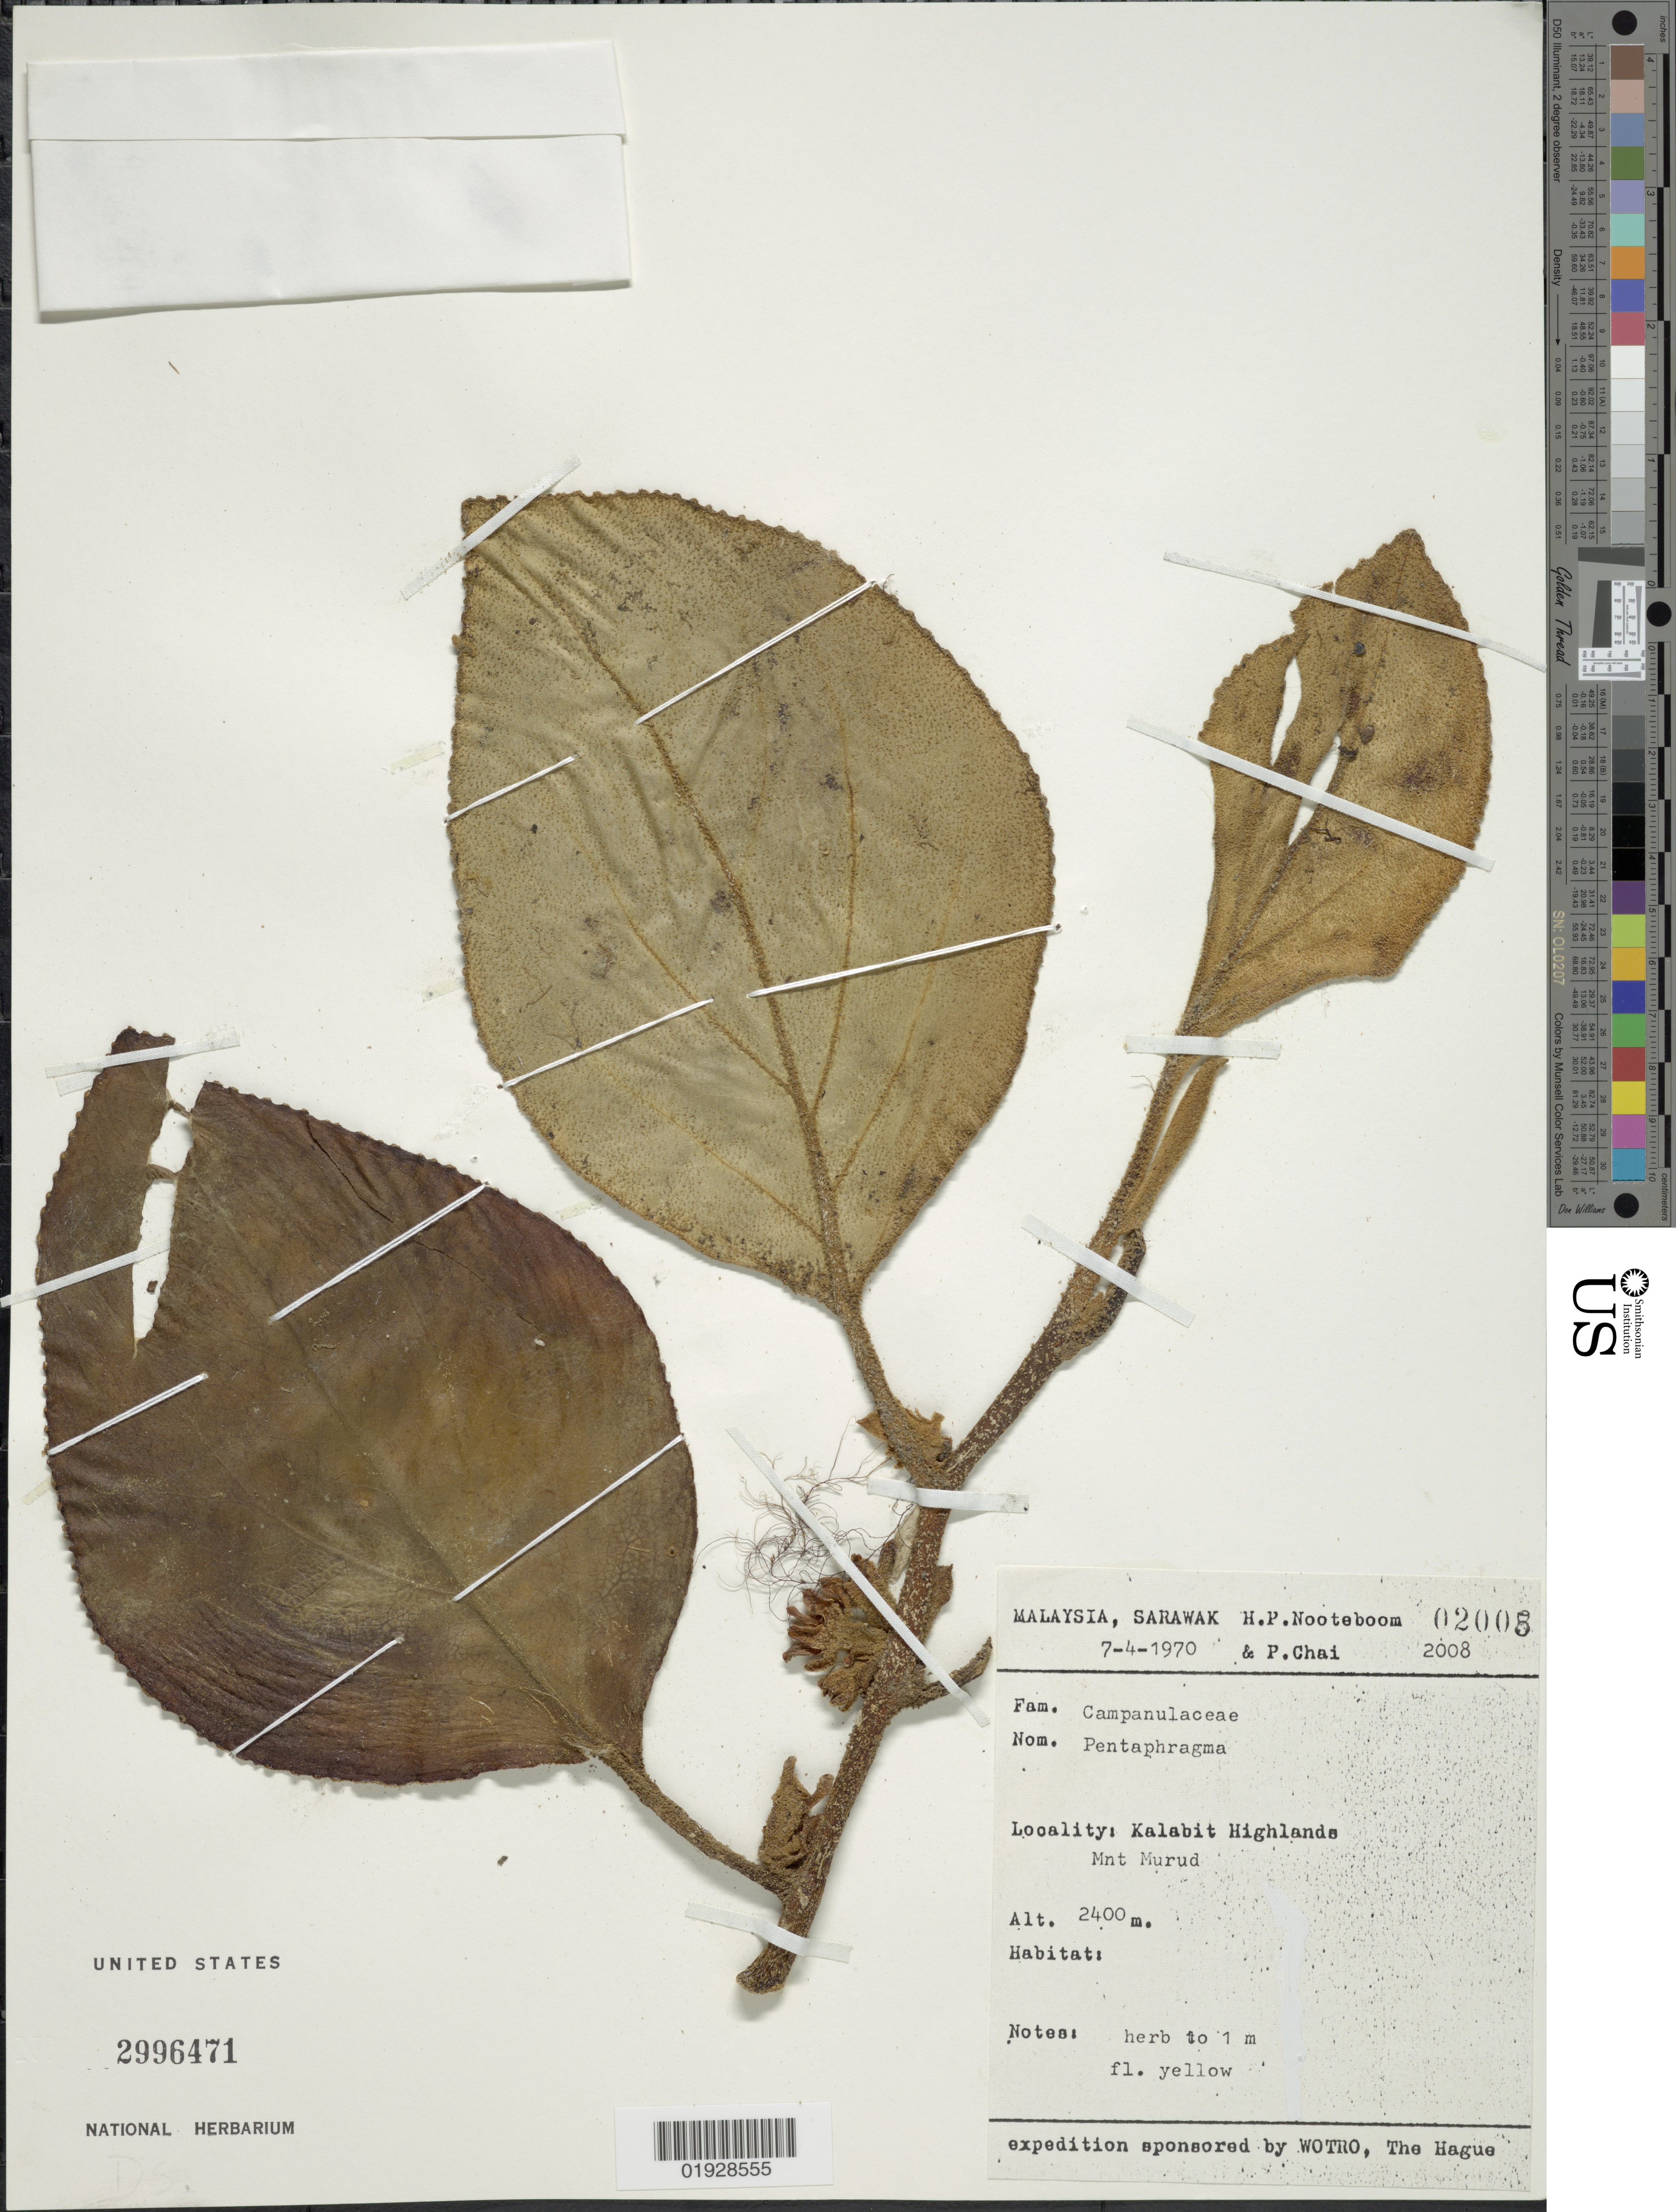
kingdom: Plantae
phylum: Tracheophyta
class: Magnoliopsida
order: Asterales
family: Pentaphragmataceae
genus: Pentaphragma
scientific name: Pentaphragma sp.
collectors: H. P. Nooteboom & P. Chai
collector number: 2008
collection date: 1970-04-07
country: Malaysia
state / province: Sarawak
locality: Kalabit Highlands, Mnt Murud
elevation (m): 2400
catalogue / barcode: US 2996471